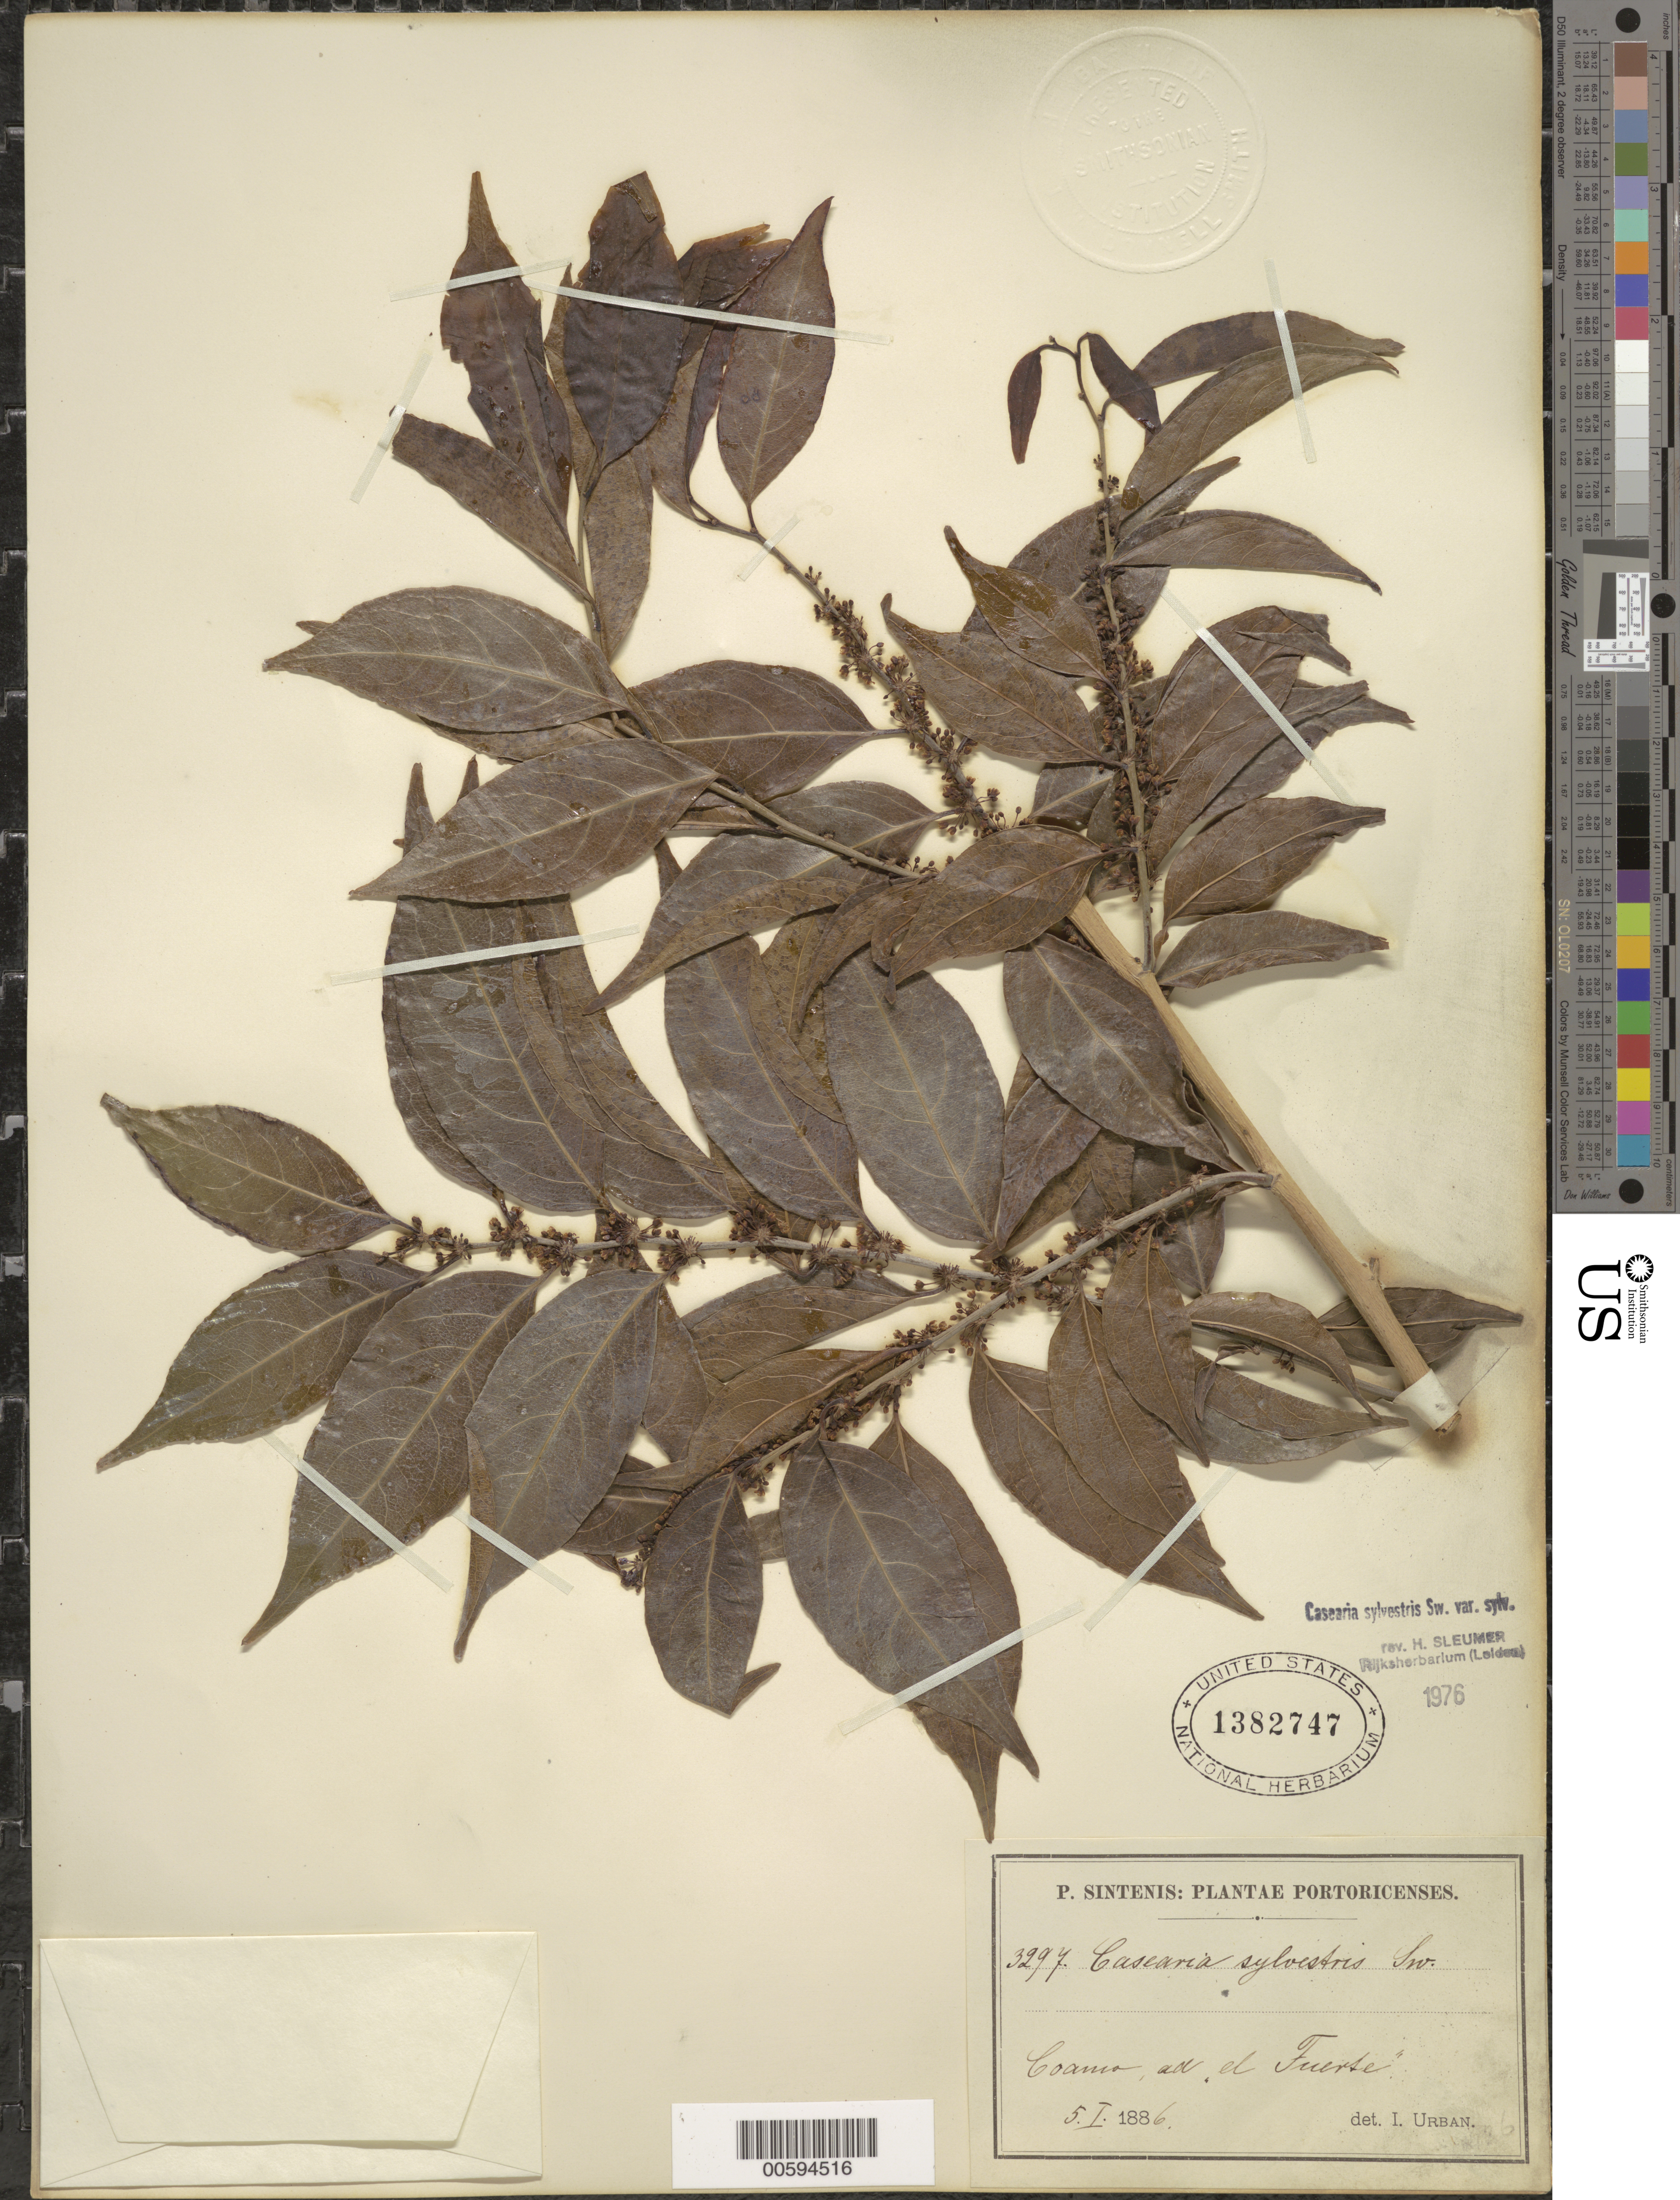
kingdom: Plantae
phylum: Tracheophyta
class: Magnoliopsida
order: Malpighiales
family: Salicaceae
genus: Casearia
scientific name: Casearia sylvestris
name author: Sw.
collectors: P. Sintenis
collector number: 3297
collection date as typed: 05 Jan 1886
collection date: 1886-01-05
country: Puerto Rico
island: Greater Antilles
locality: Coamo, ad "el Fuerte"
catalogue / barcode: US 1382747